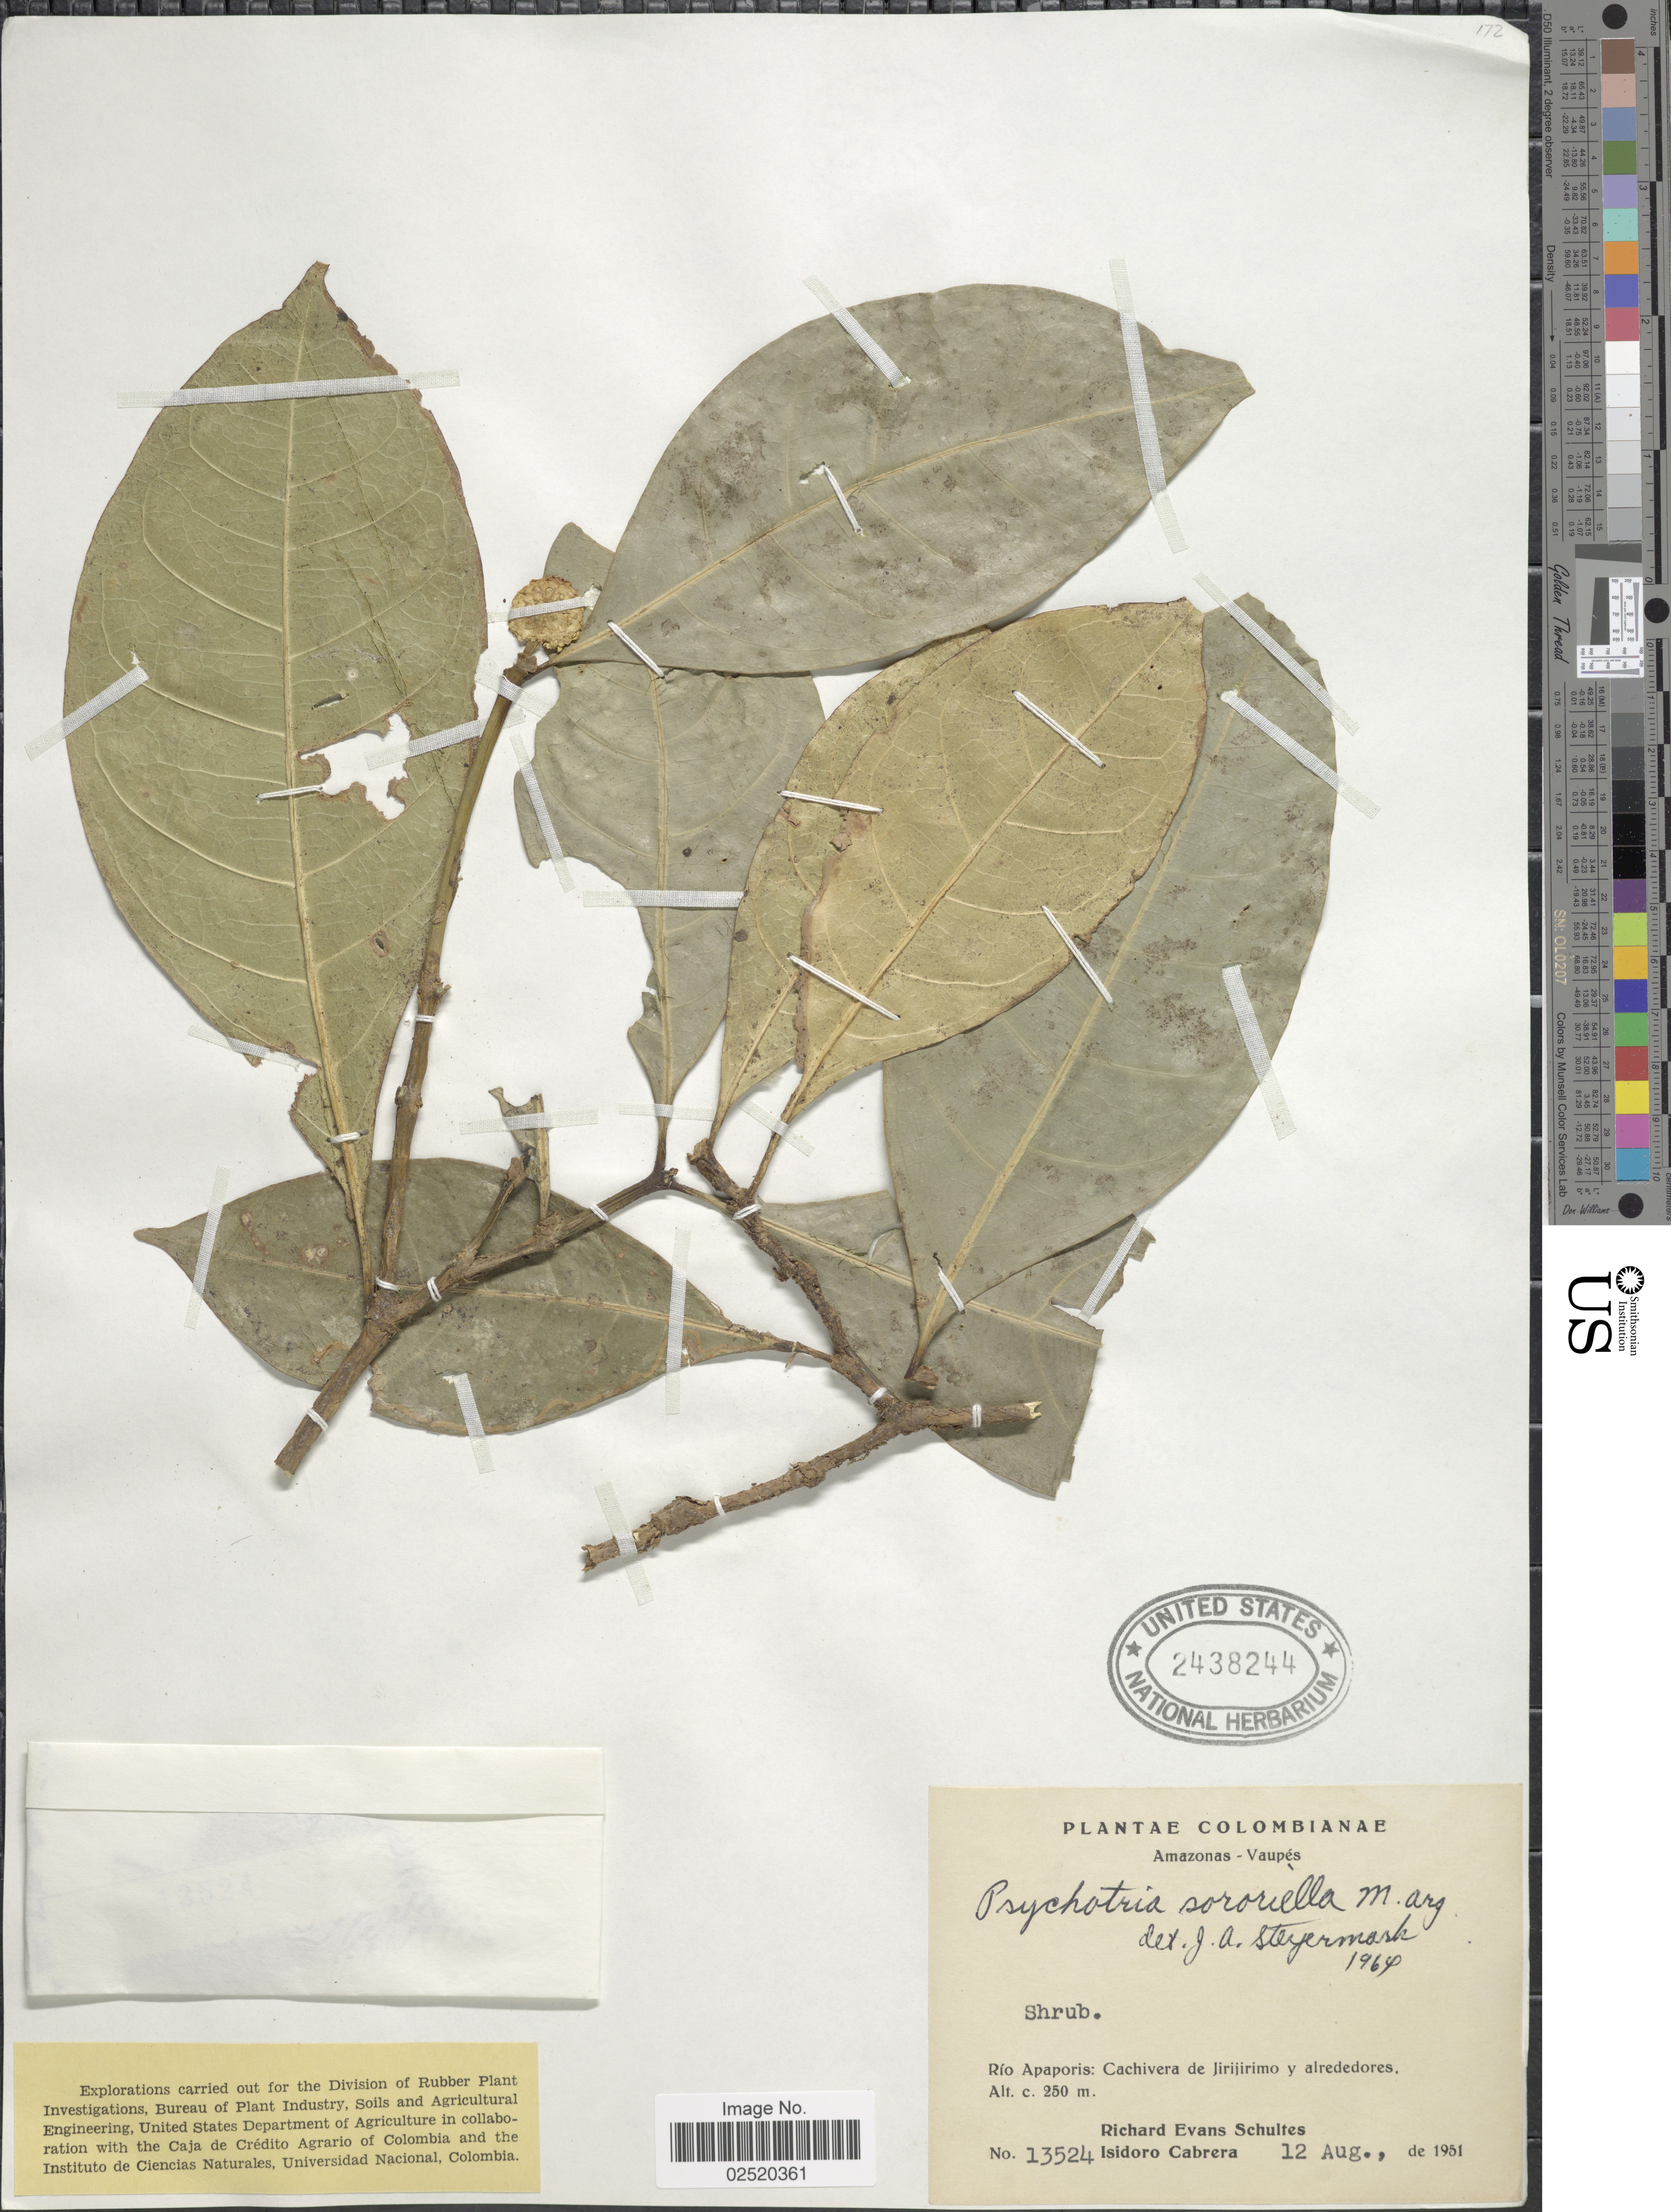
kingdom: Plantae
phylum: Tracheophyta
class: Magnoliopsida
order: Gentianales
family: Rubiaceae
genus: Psychotria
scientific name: Psychotria sororiella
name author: Müll. Arg.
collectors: R. E. Schultes & I. Cabrera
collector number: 13524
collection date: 1951-08-12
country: Colombia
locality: Amazonas-Vaupes, Rio Apaporis: Cachivera de Jirijirimo y alrededores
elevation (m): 250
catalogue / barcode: US 2438244